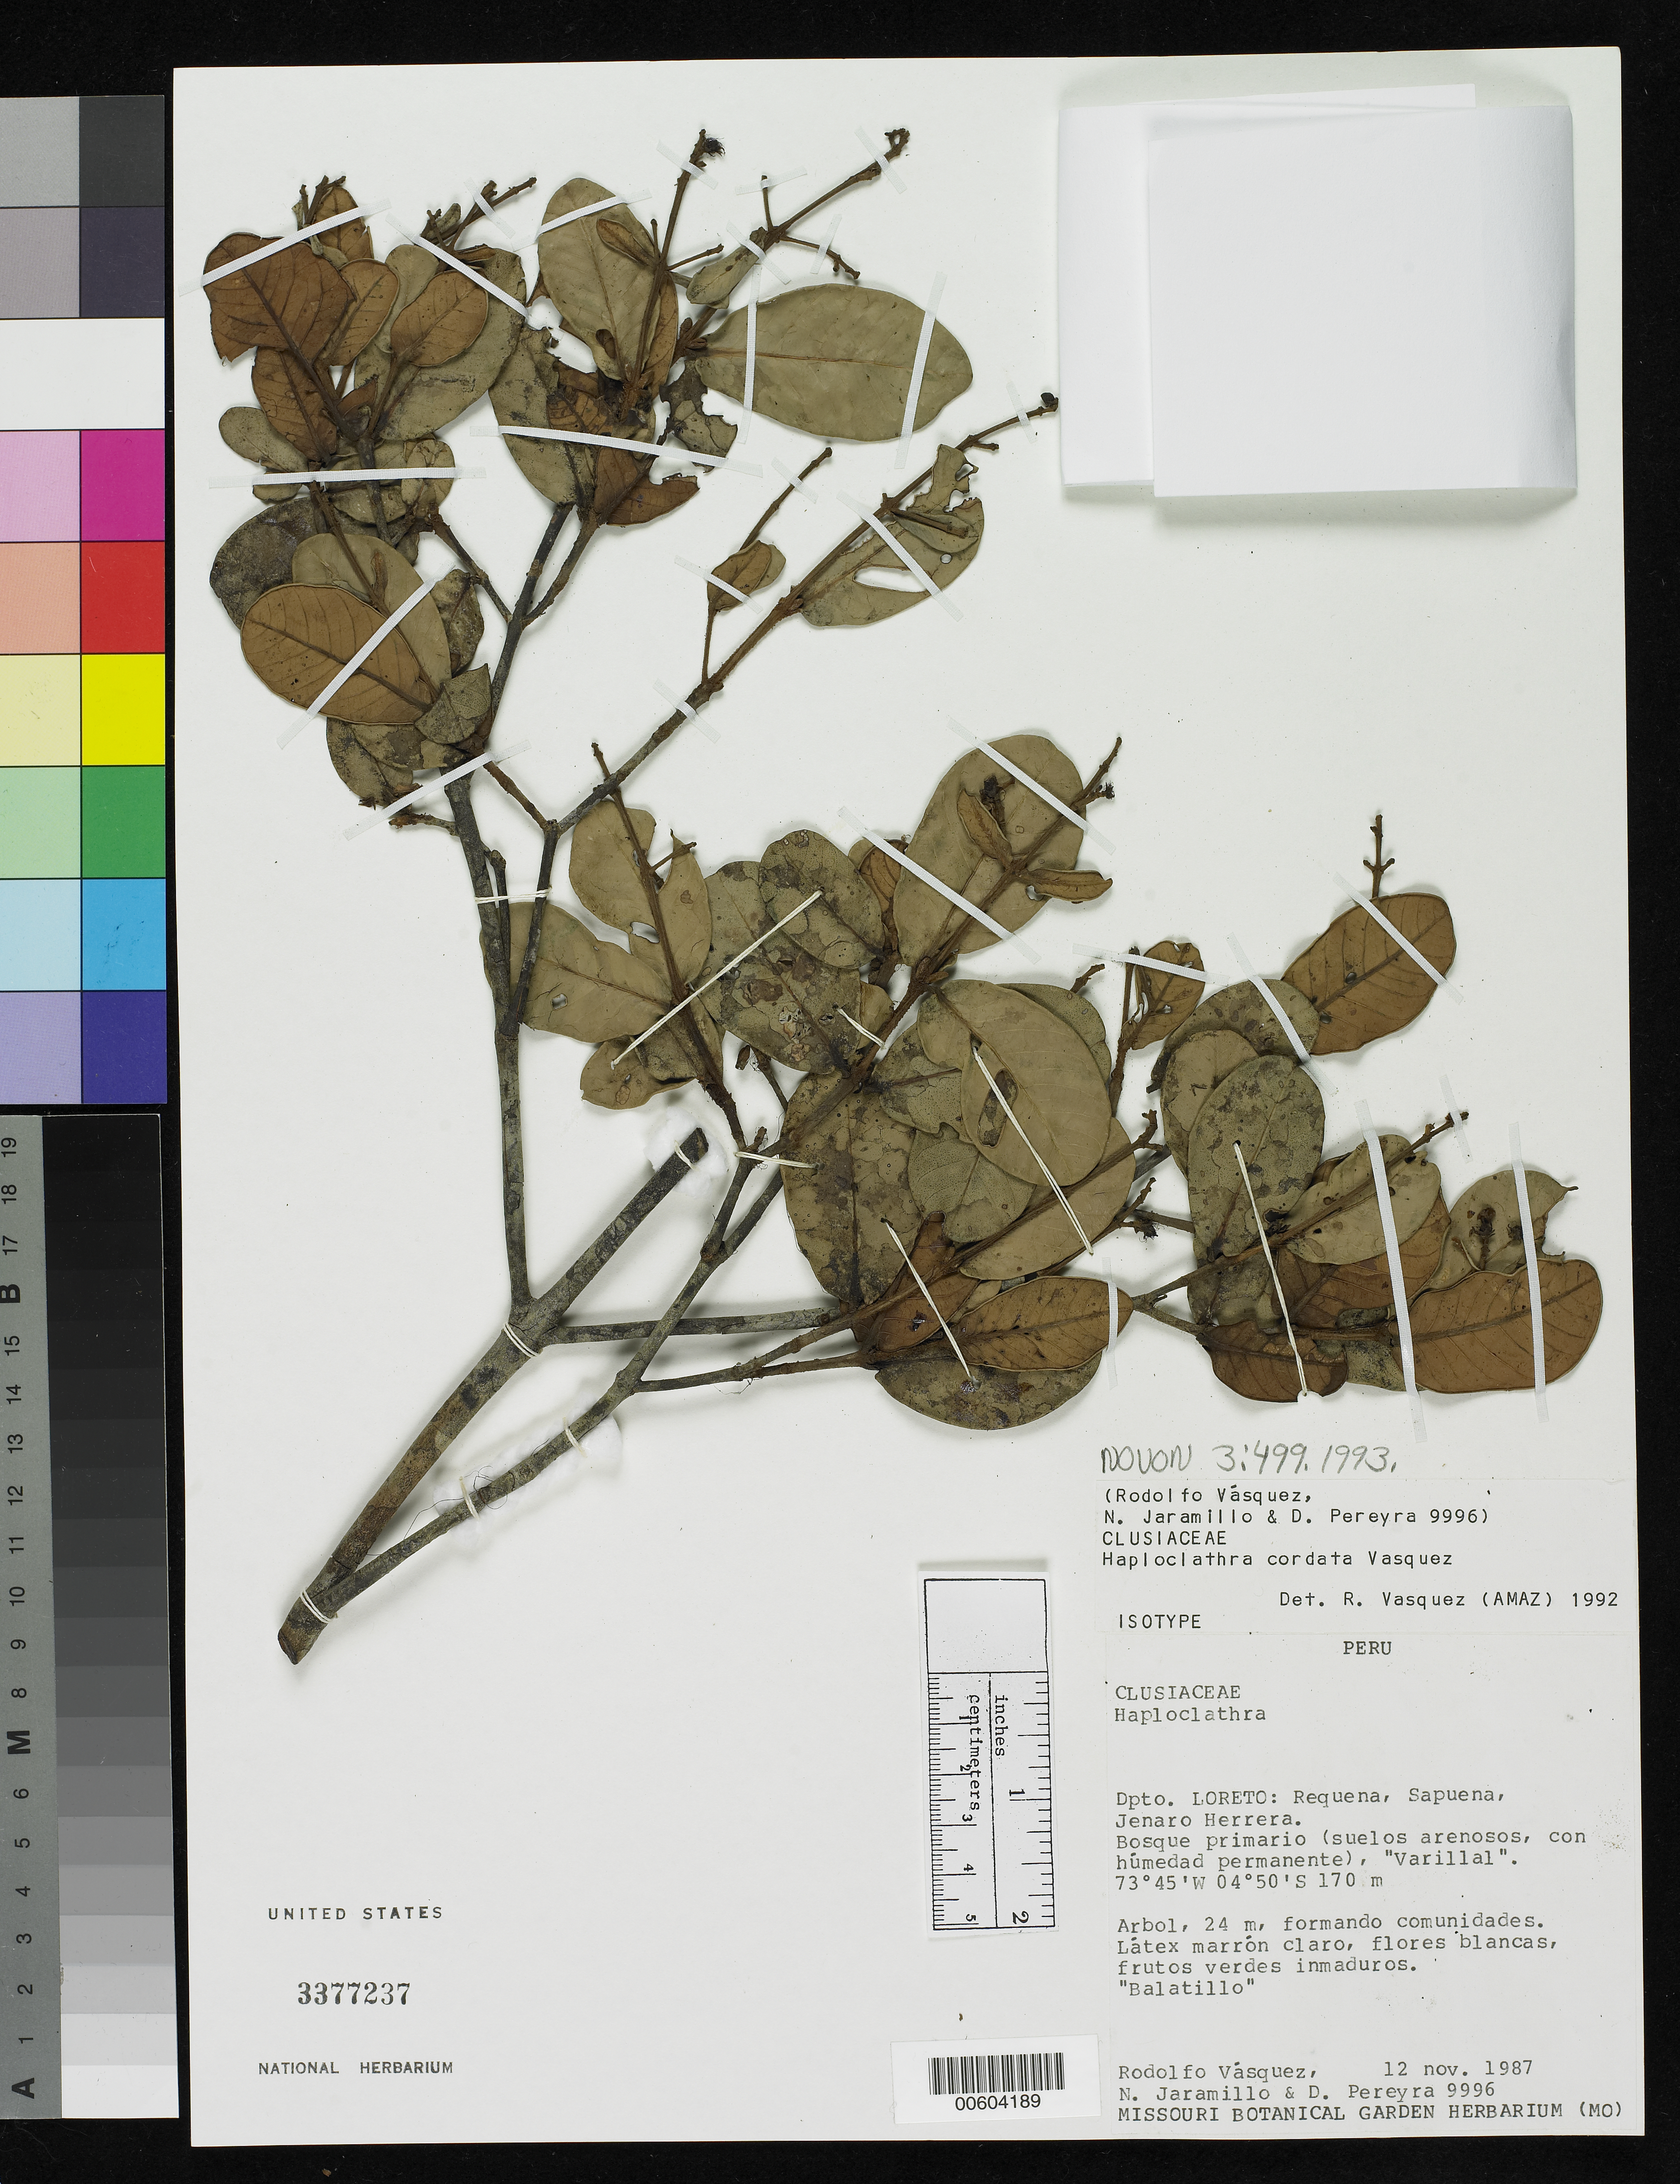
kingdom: Plantae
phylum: Tracheophyta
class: Magnoliopsida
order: Malpighiales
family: Calophyllaceae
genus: Haploclathra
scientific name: Haploclathra cordata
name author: Vásquez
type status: Isotype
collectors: R. Vásquez, N. Jaramillo & D. Pereyra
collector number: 9996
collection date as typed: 12 Nov 1987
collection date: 1987-11-12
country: Peru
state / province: Loreto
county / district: Requena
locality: Jenaro Herrera Dist., Sapuena.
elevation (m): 170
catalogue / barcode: US 3377237